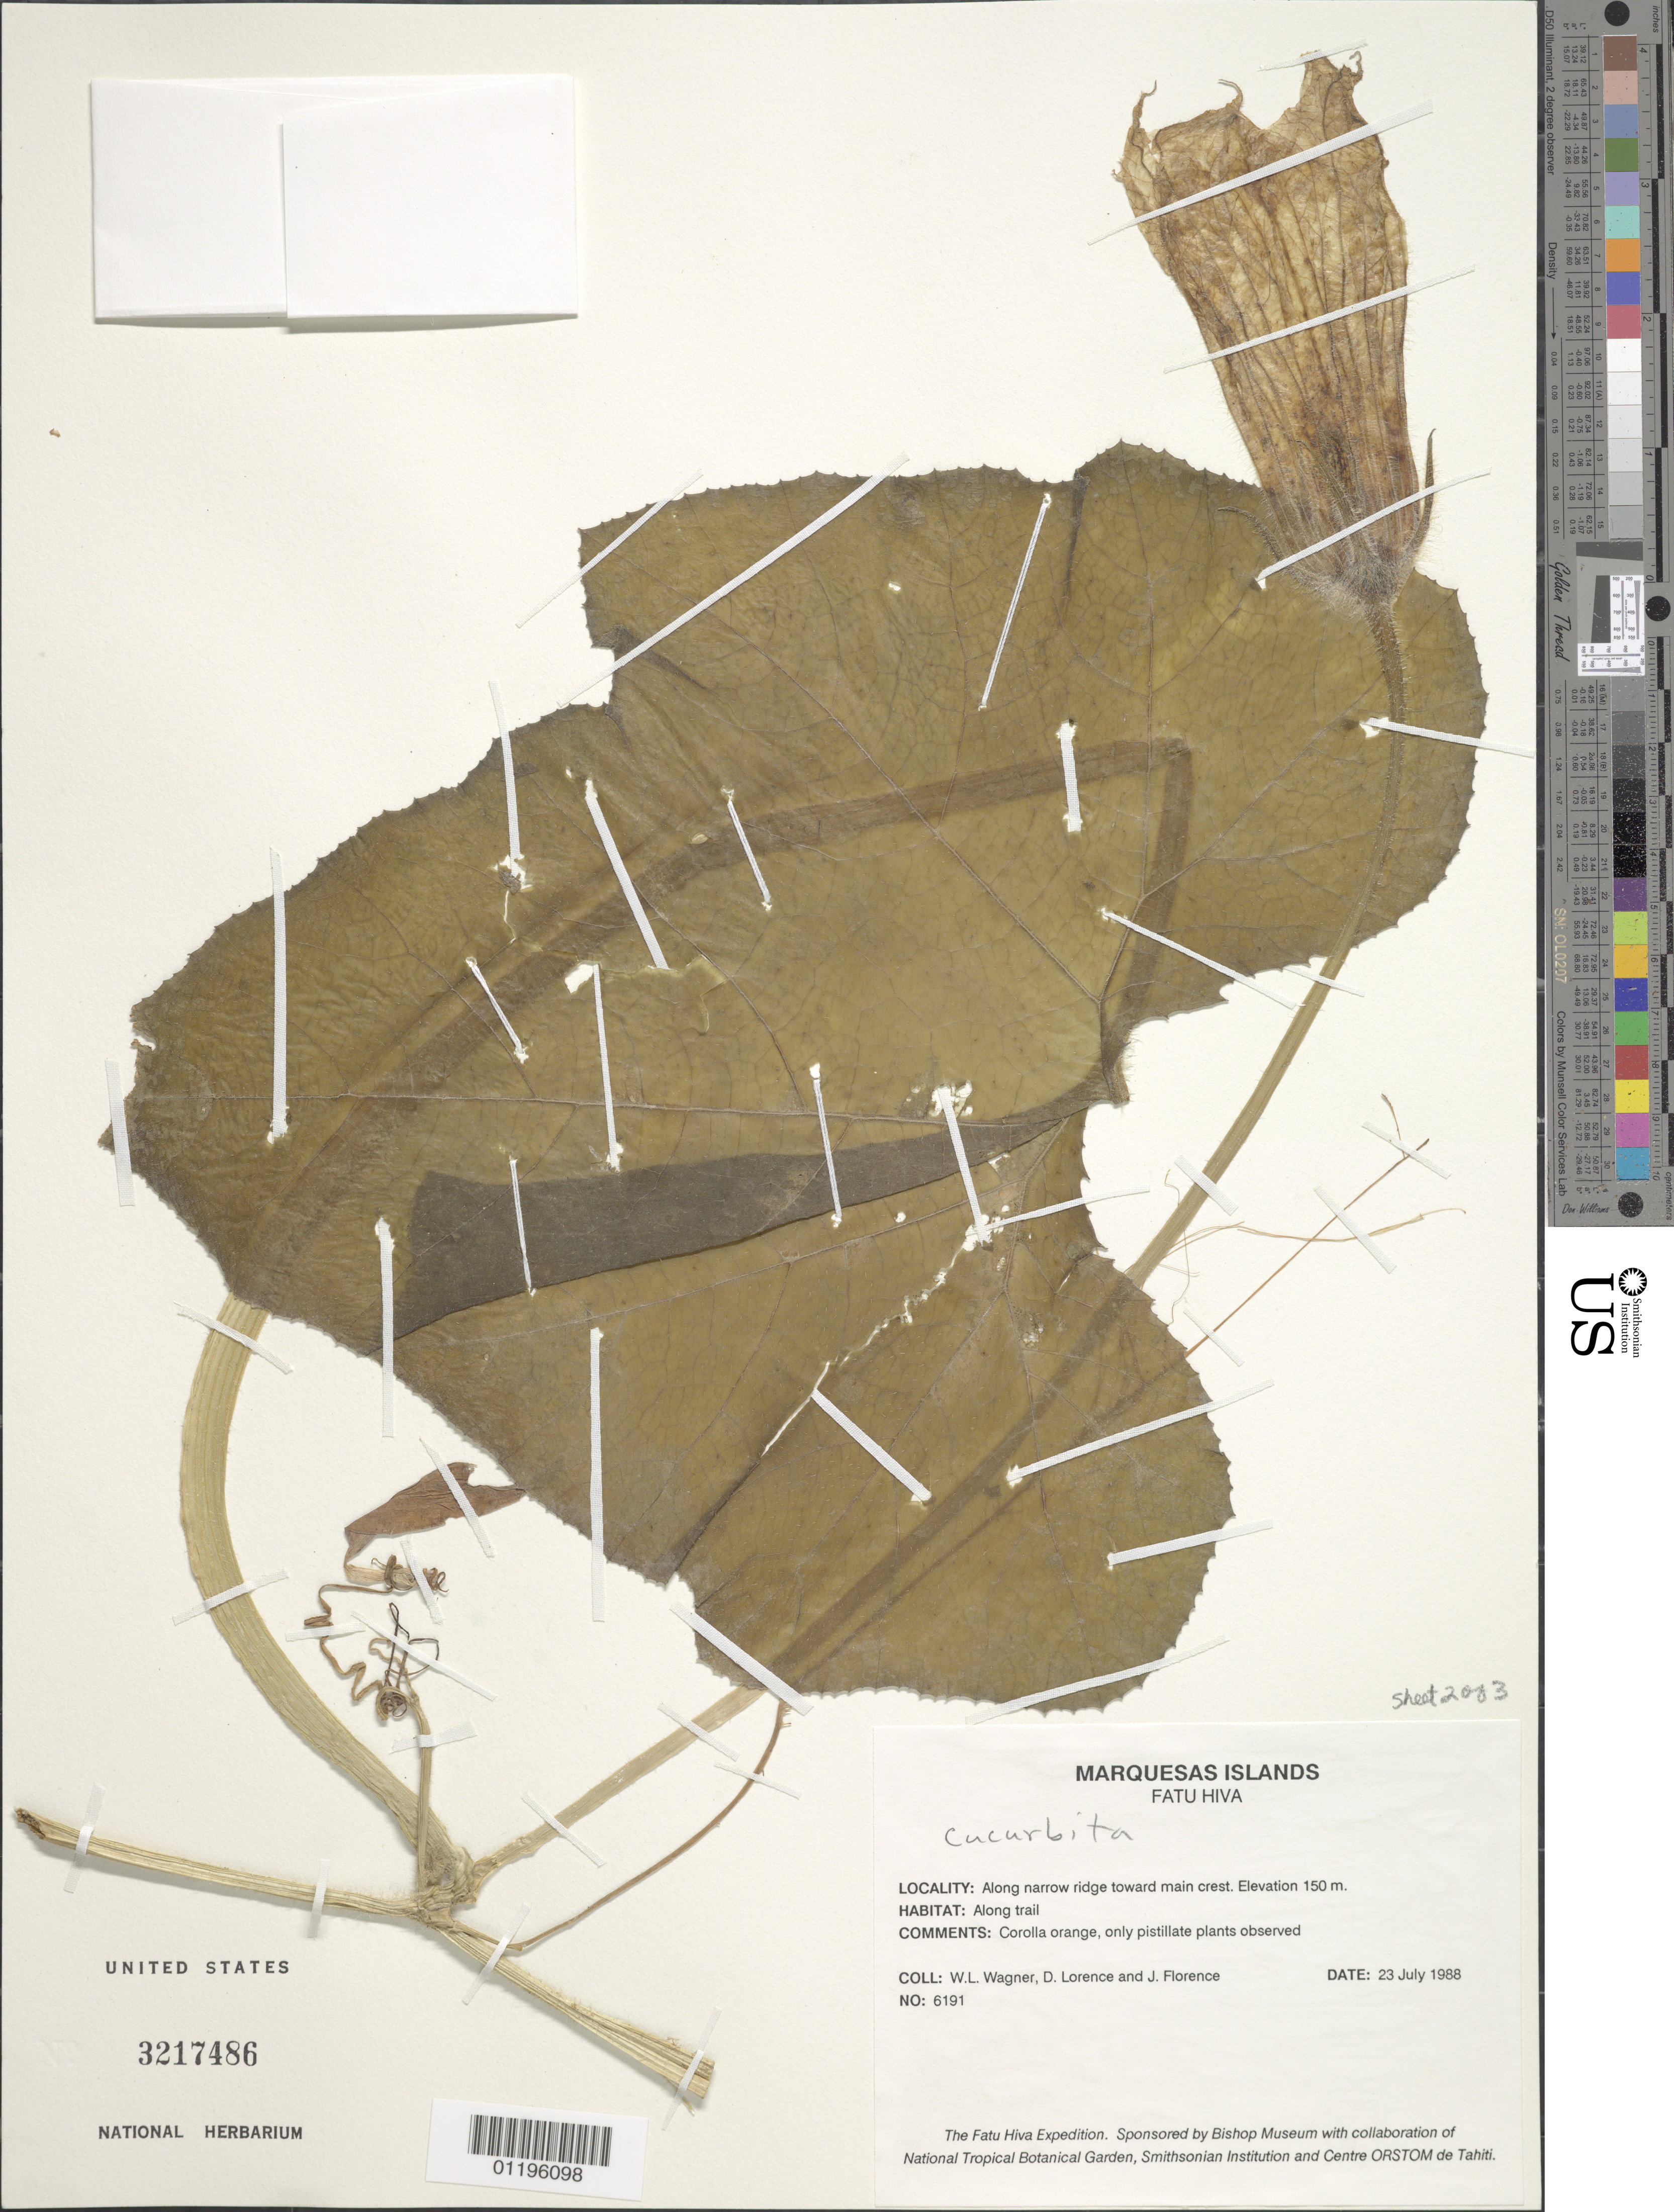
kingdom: Plantae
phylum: Tracheophyta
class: Magnoliopsida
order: Cucurbitales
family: Cucurbitaceae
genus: Cucurbita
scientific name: Cucurbita sp.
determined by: Wagner, W. L., (BOT), Smithsonian Institution - National Museum of Natural History (UNITED STATES)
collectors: W. L. Wagner, D. Lorence & J. Florence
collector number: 6191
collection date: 1988-07-23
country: French Polynesia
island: Fatu Hiva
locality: along narrow ridge toward main crest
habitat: Along trail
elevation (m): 150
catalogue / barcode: US 3217486